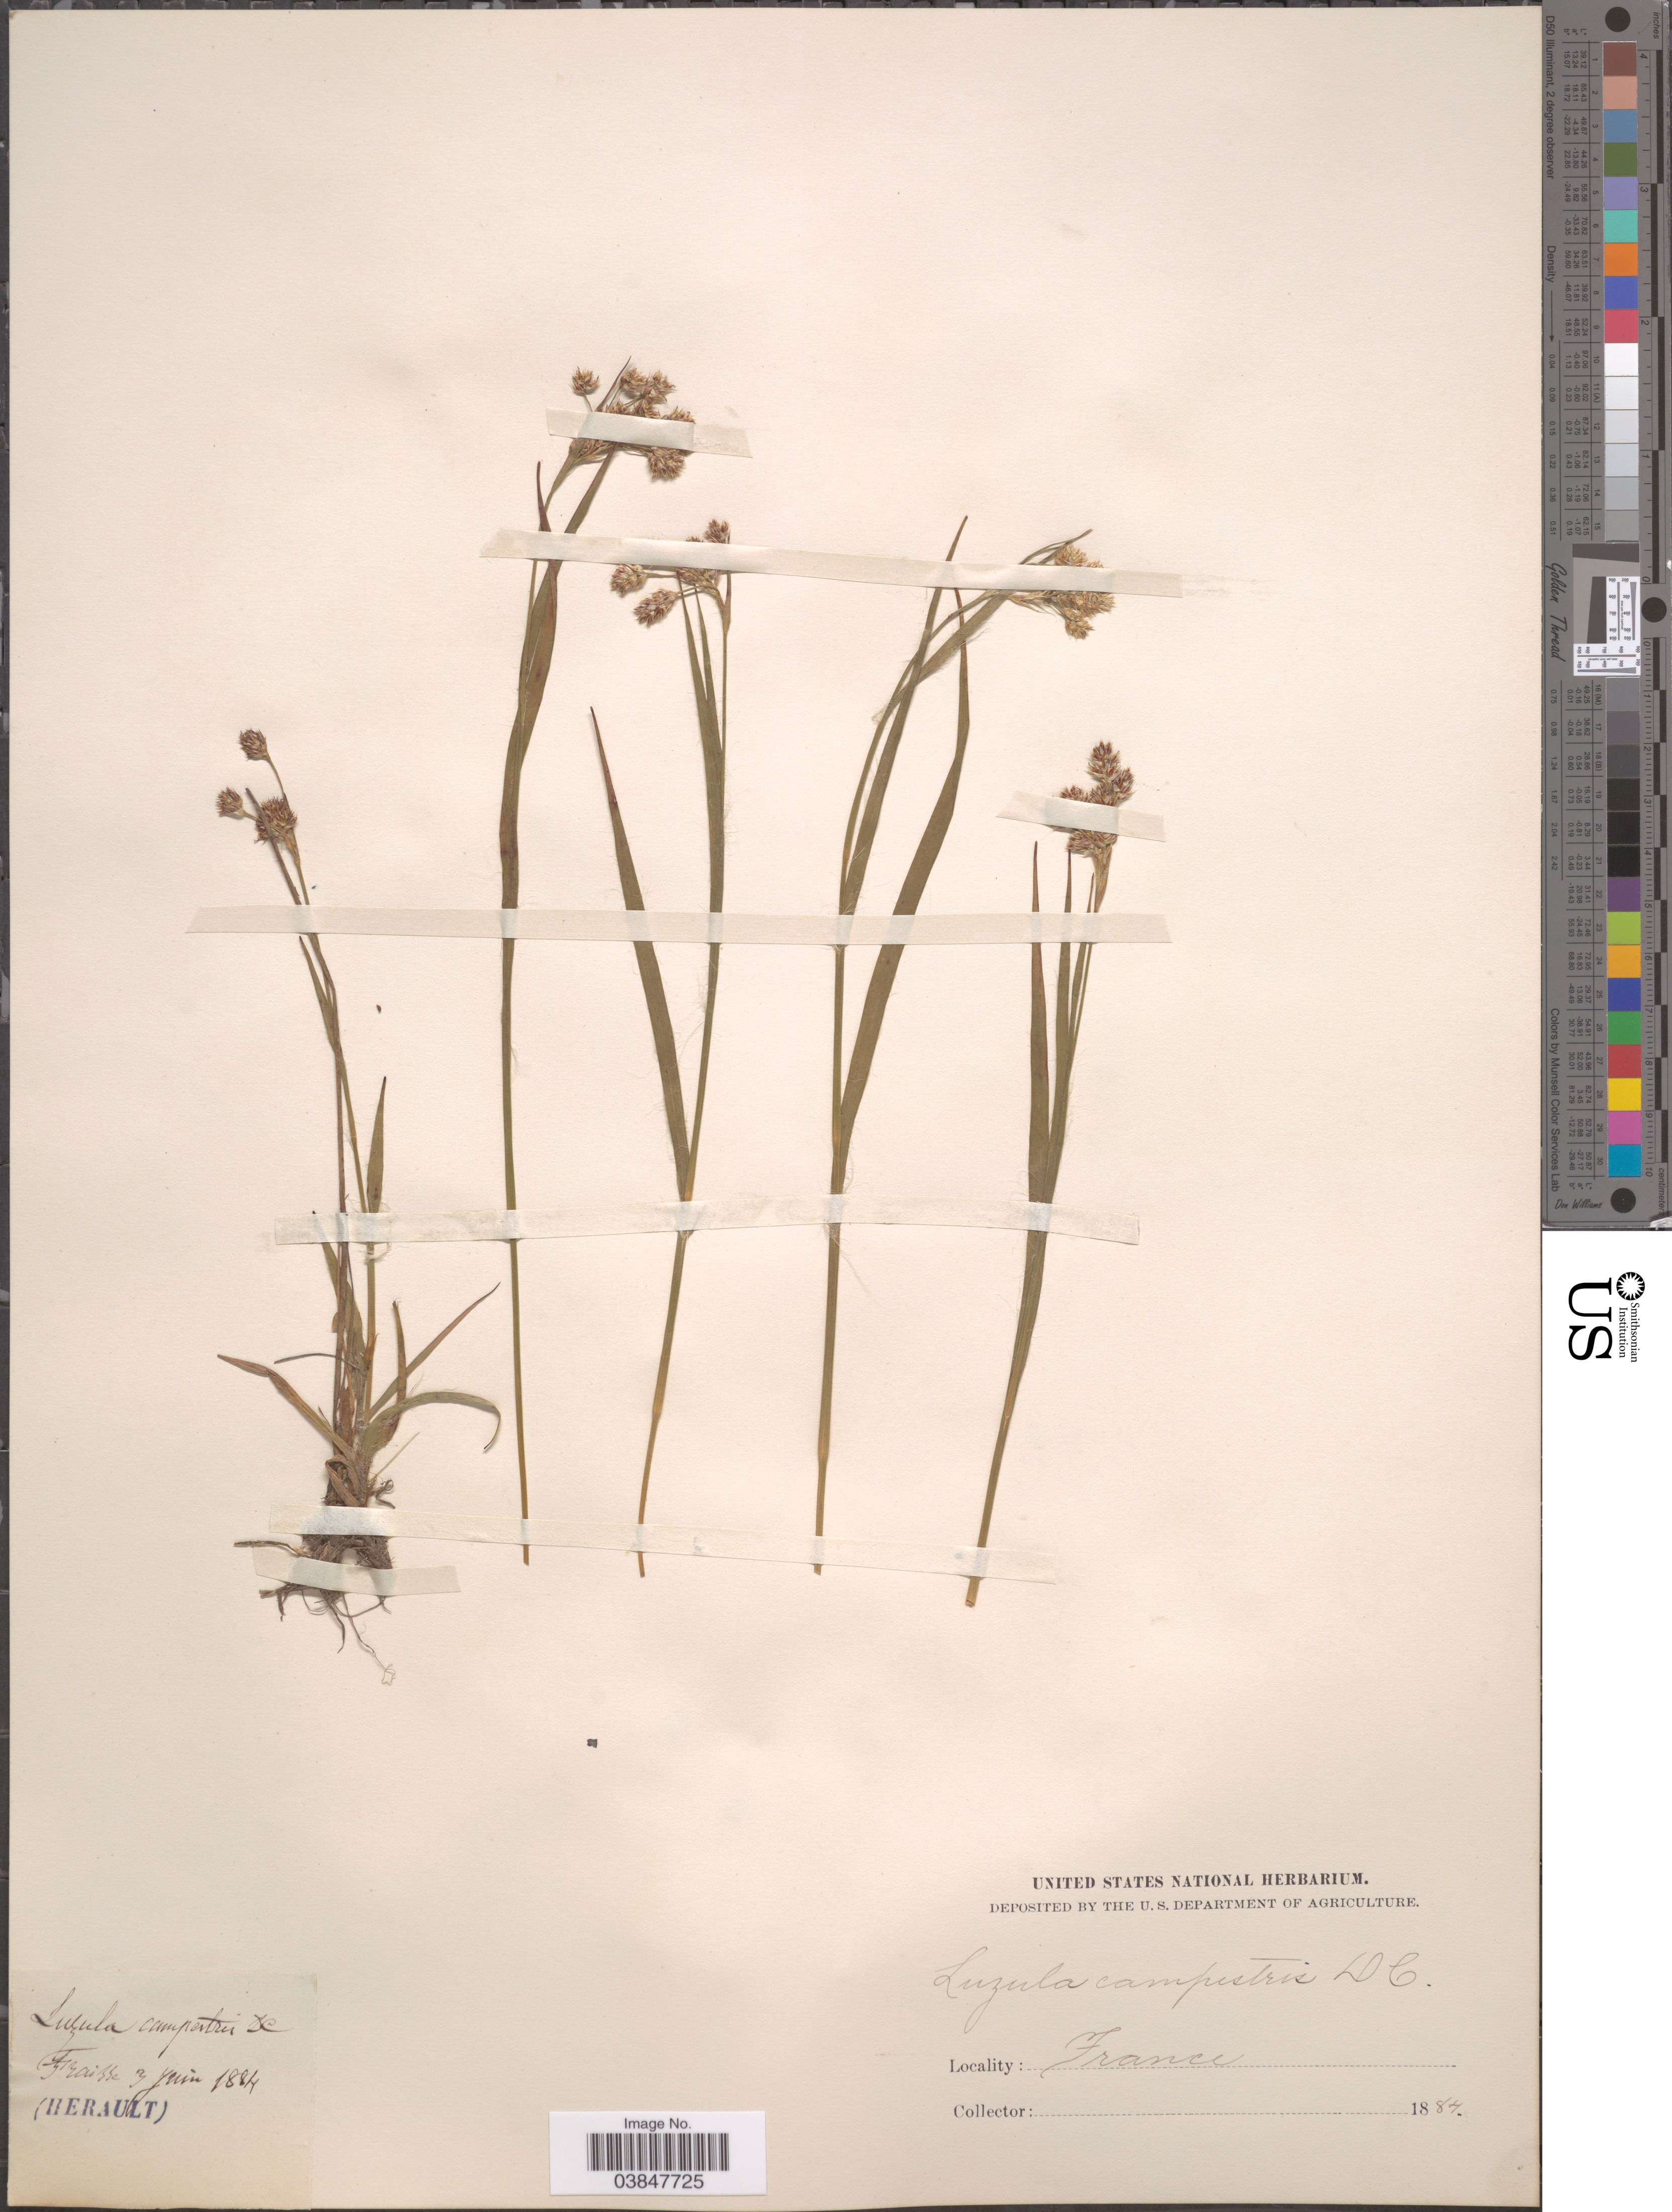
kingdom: Plantae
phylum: Tracheophyta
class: Liliopsida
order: Poales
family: Juncaceae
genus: Luzula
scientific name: Luzula campestris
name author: (L.) DC.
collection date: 1884-06-03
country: France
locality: Fraisse.